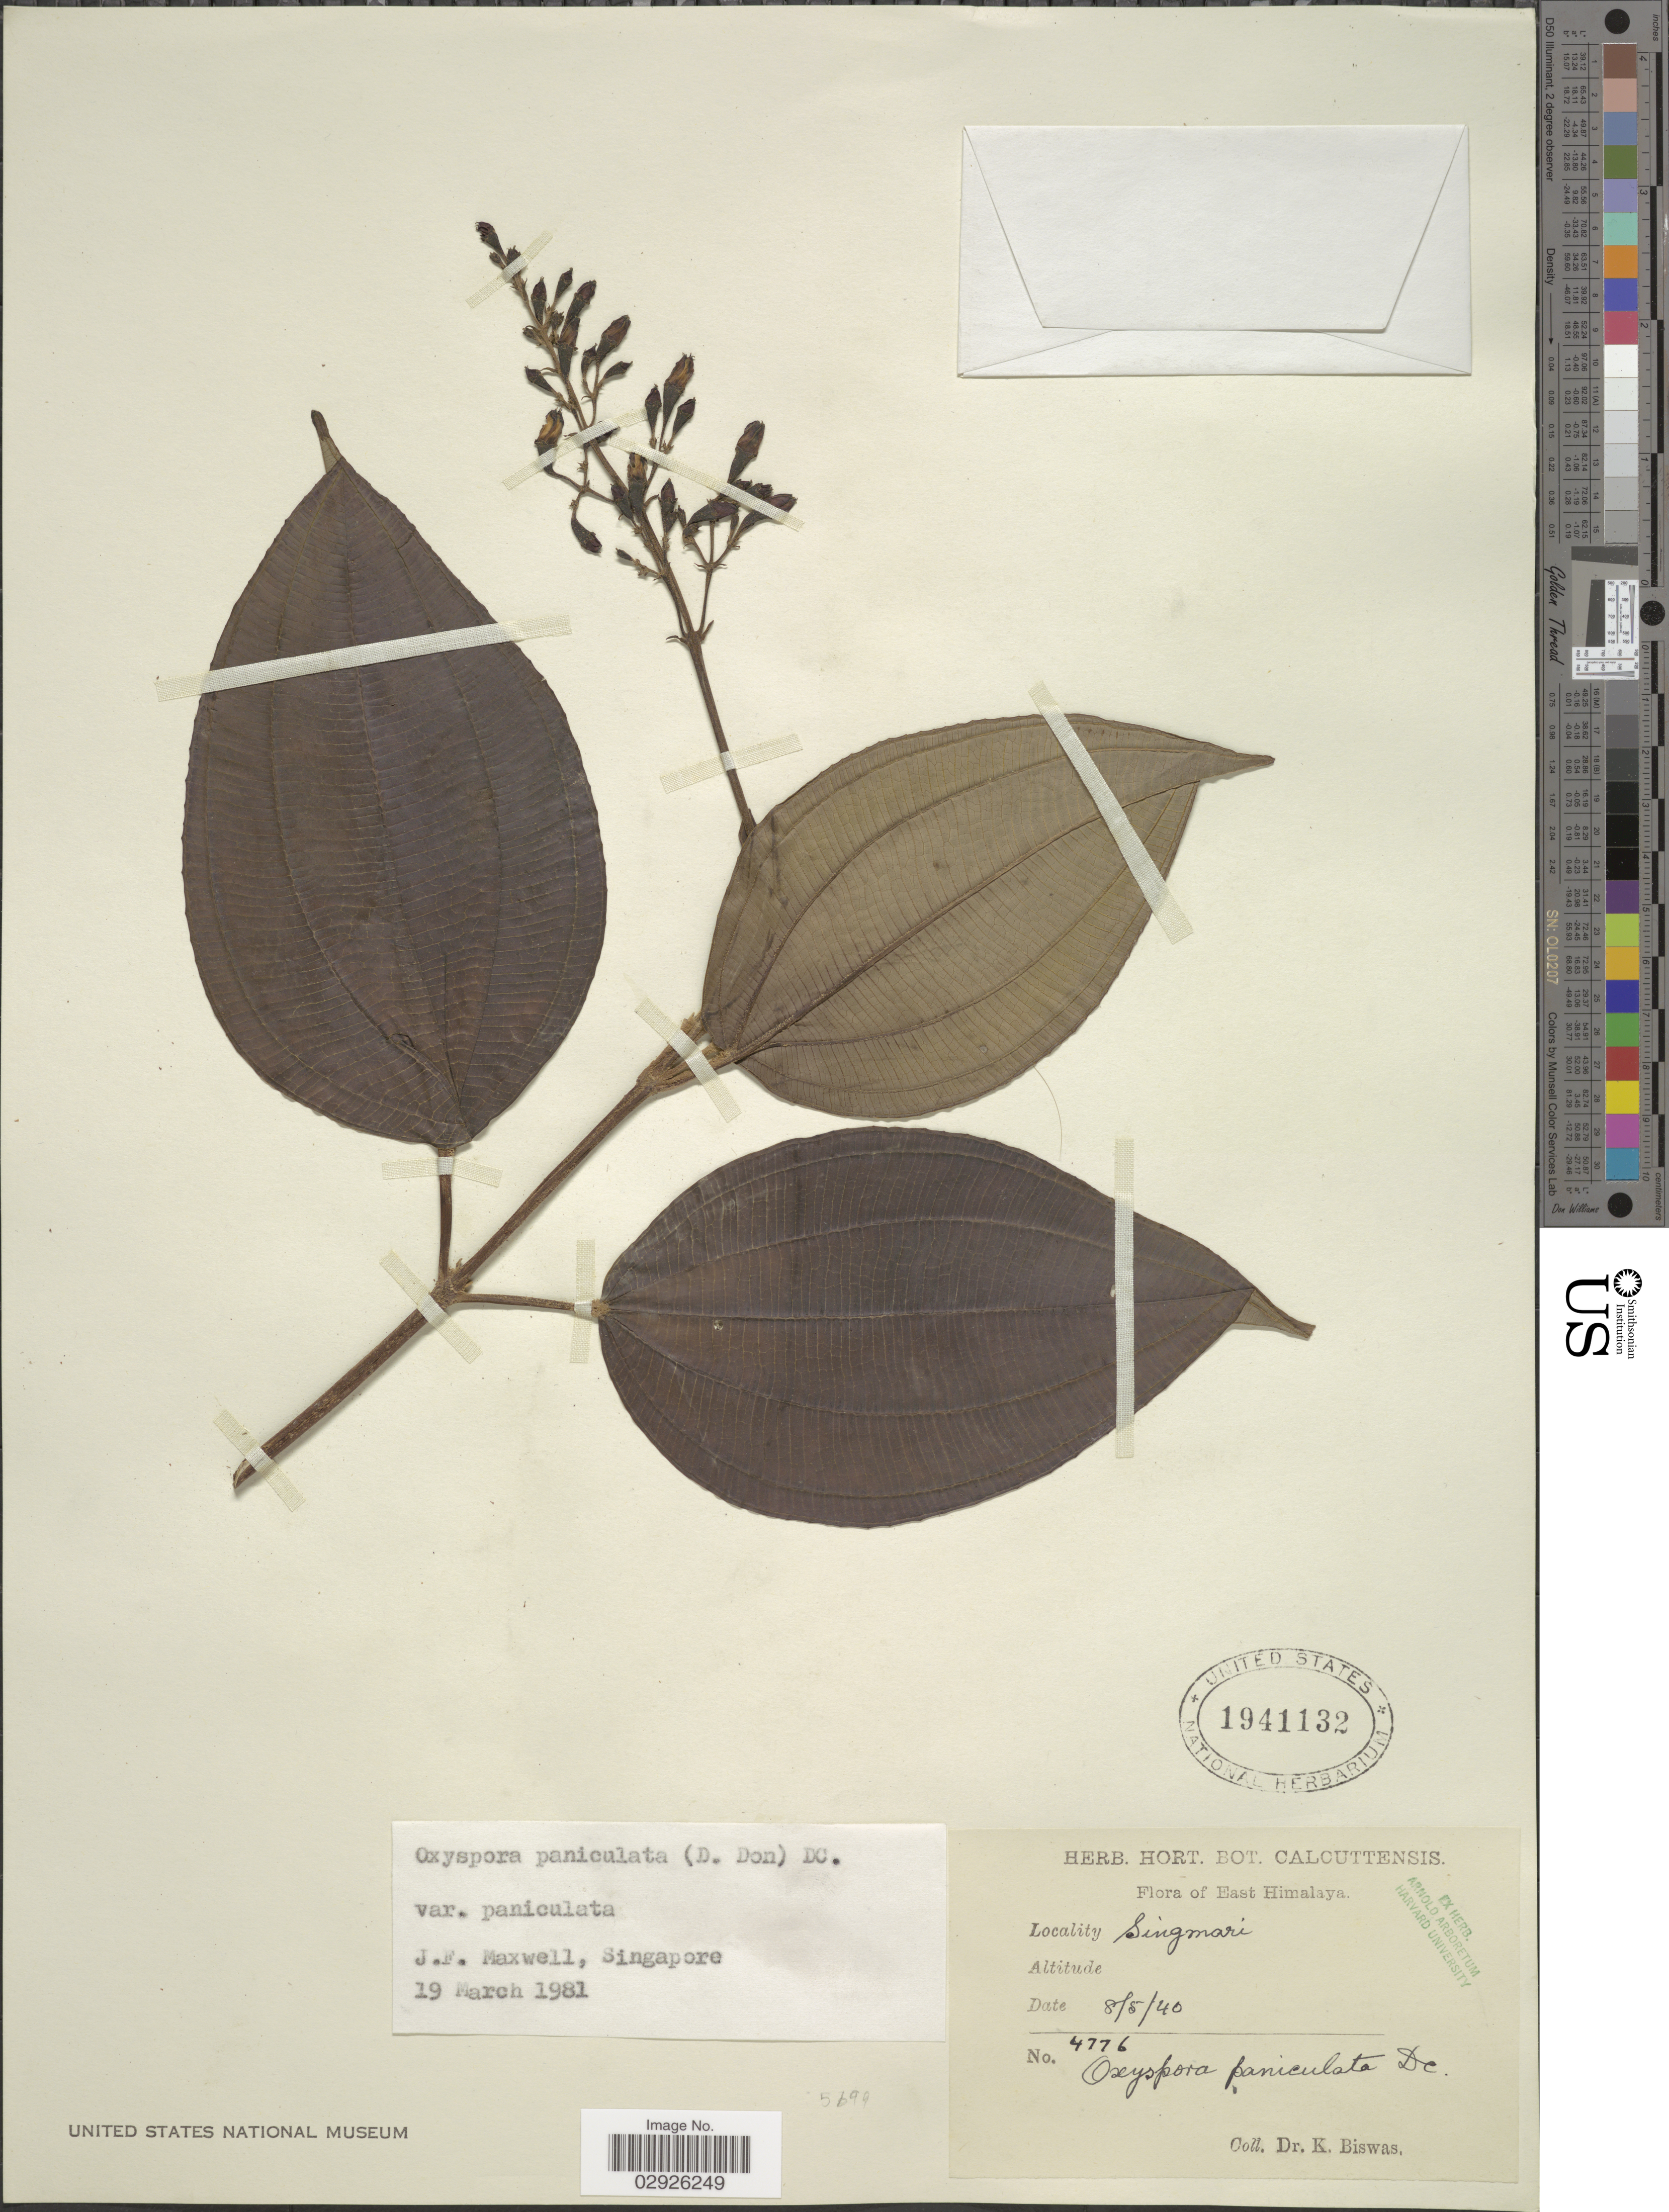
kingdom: Plantae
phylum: Tracheophyta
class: Magnoliopsida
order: Myrtales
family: Melastomataceae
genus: Oxyspora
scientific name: Oxyspora paniculata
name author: (D. Don) DC.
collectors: K. Biswas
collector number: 4776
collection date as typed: Transcribed d/m/y: 8/5/40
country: India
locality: East Himalaya. Singmari.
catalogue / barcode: US 1941132